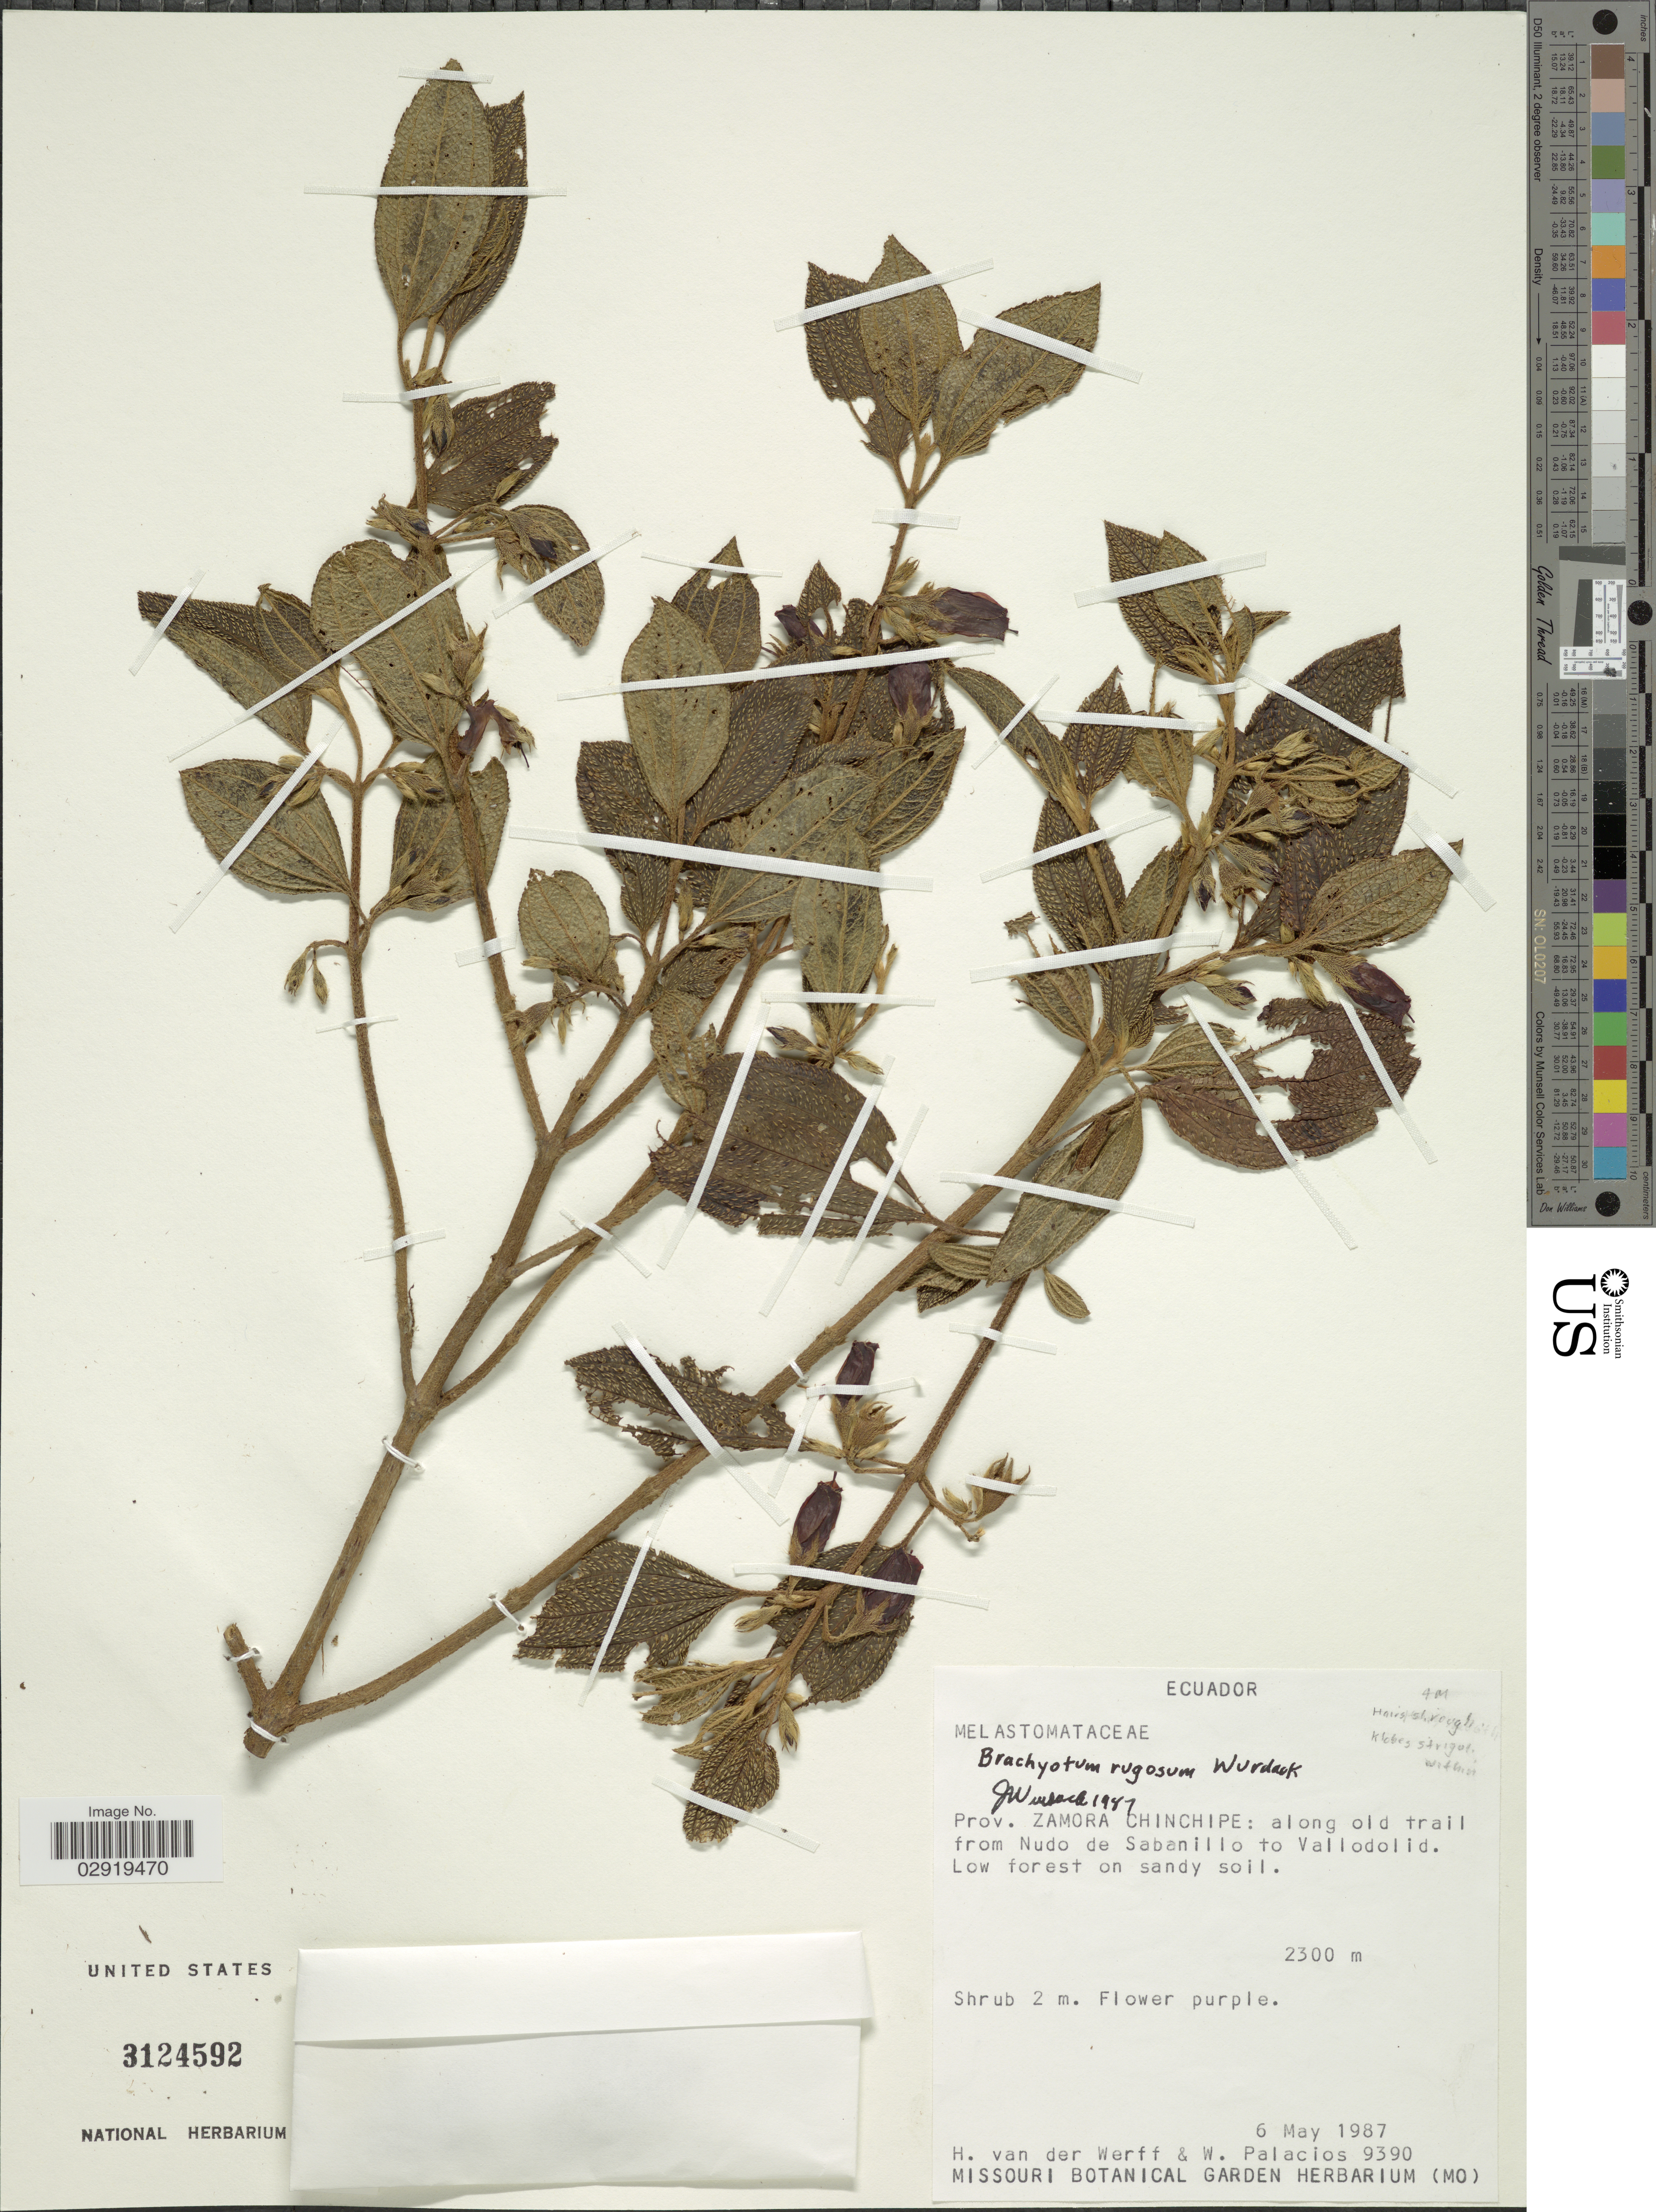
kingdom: Plantae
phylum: Tracheophyta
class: Magnoliopsida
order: Myrtales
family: Melastomataceae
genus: Brachyotum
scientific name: Brachyotum rugosum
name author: Wurdack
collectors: H. van der Werff & W. Palacios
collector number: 9390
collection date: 1987-05-06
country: Ecuador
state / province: Zamora-Chinchipe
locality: Prov. Zamora Chinchipe: along old trail from Nudo de Sabanillo to Vallodolid.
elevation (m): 2300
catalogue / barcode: US 3124592